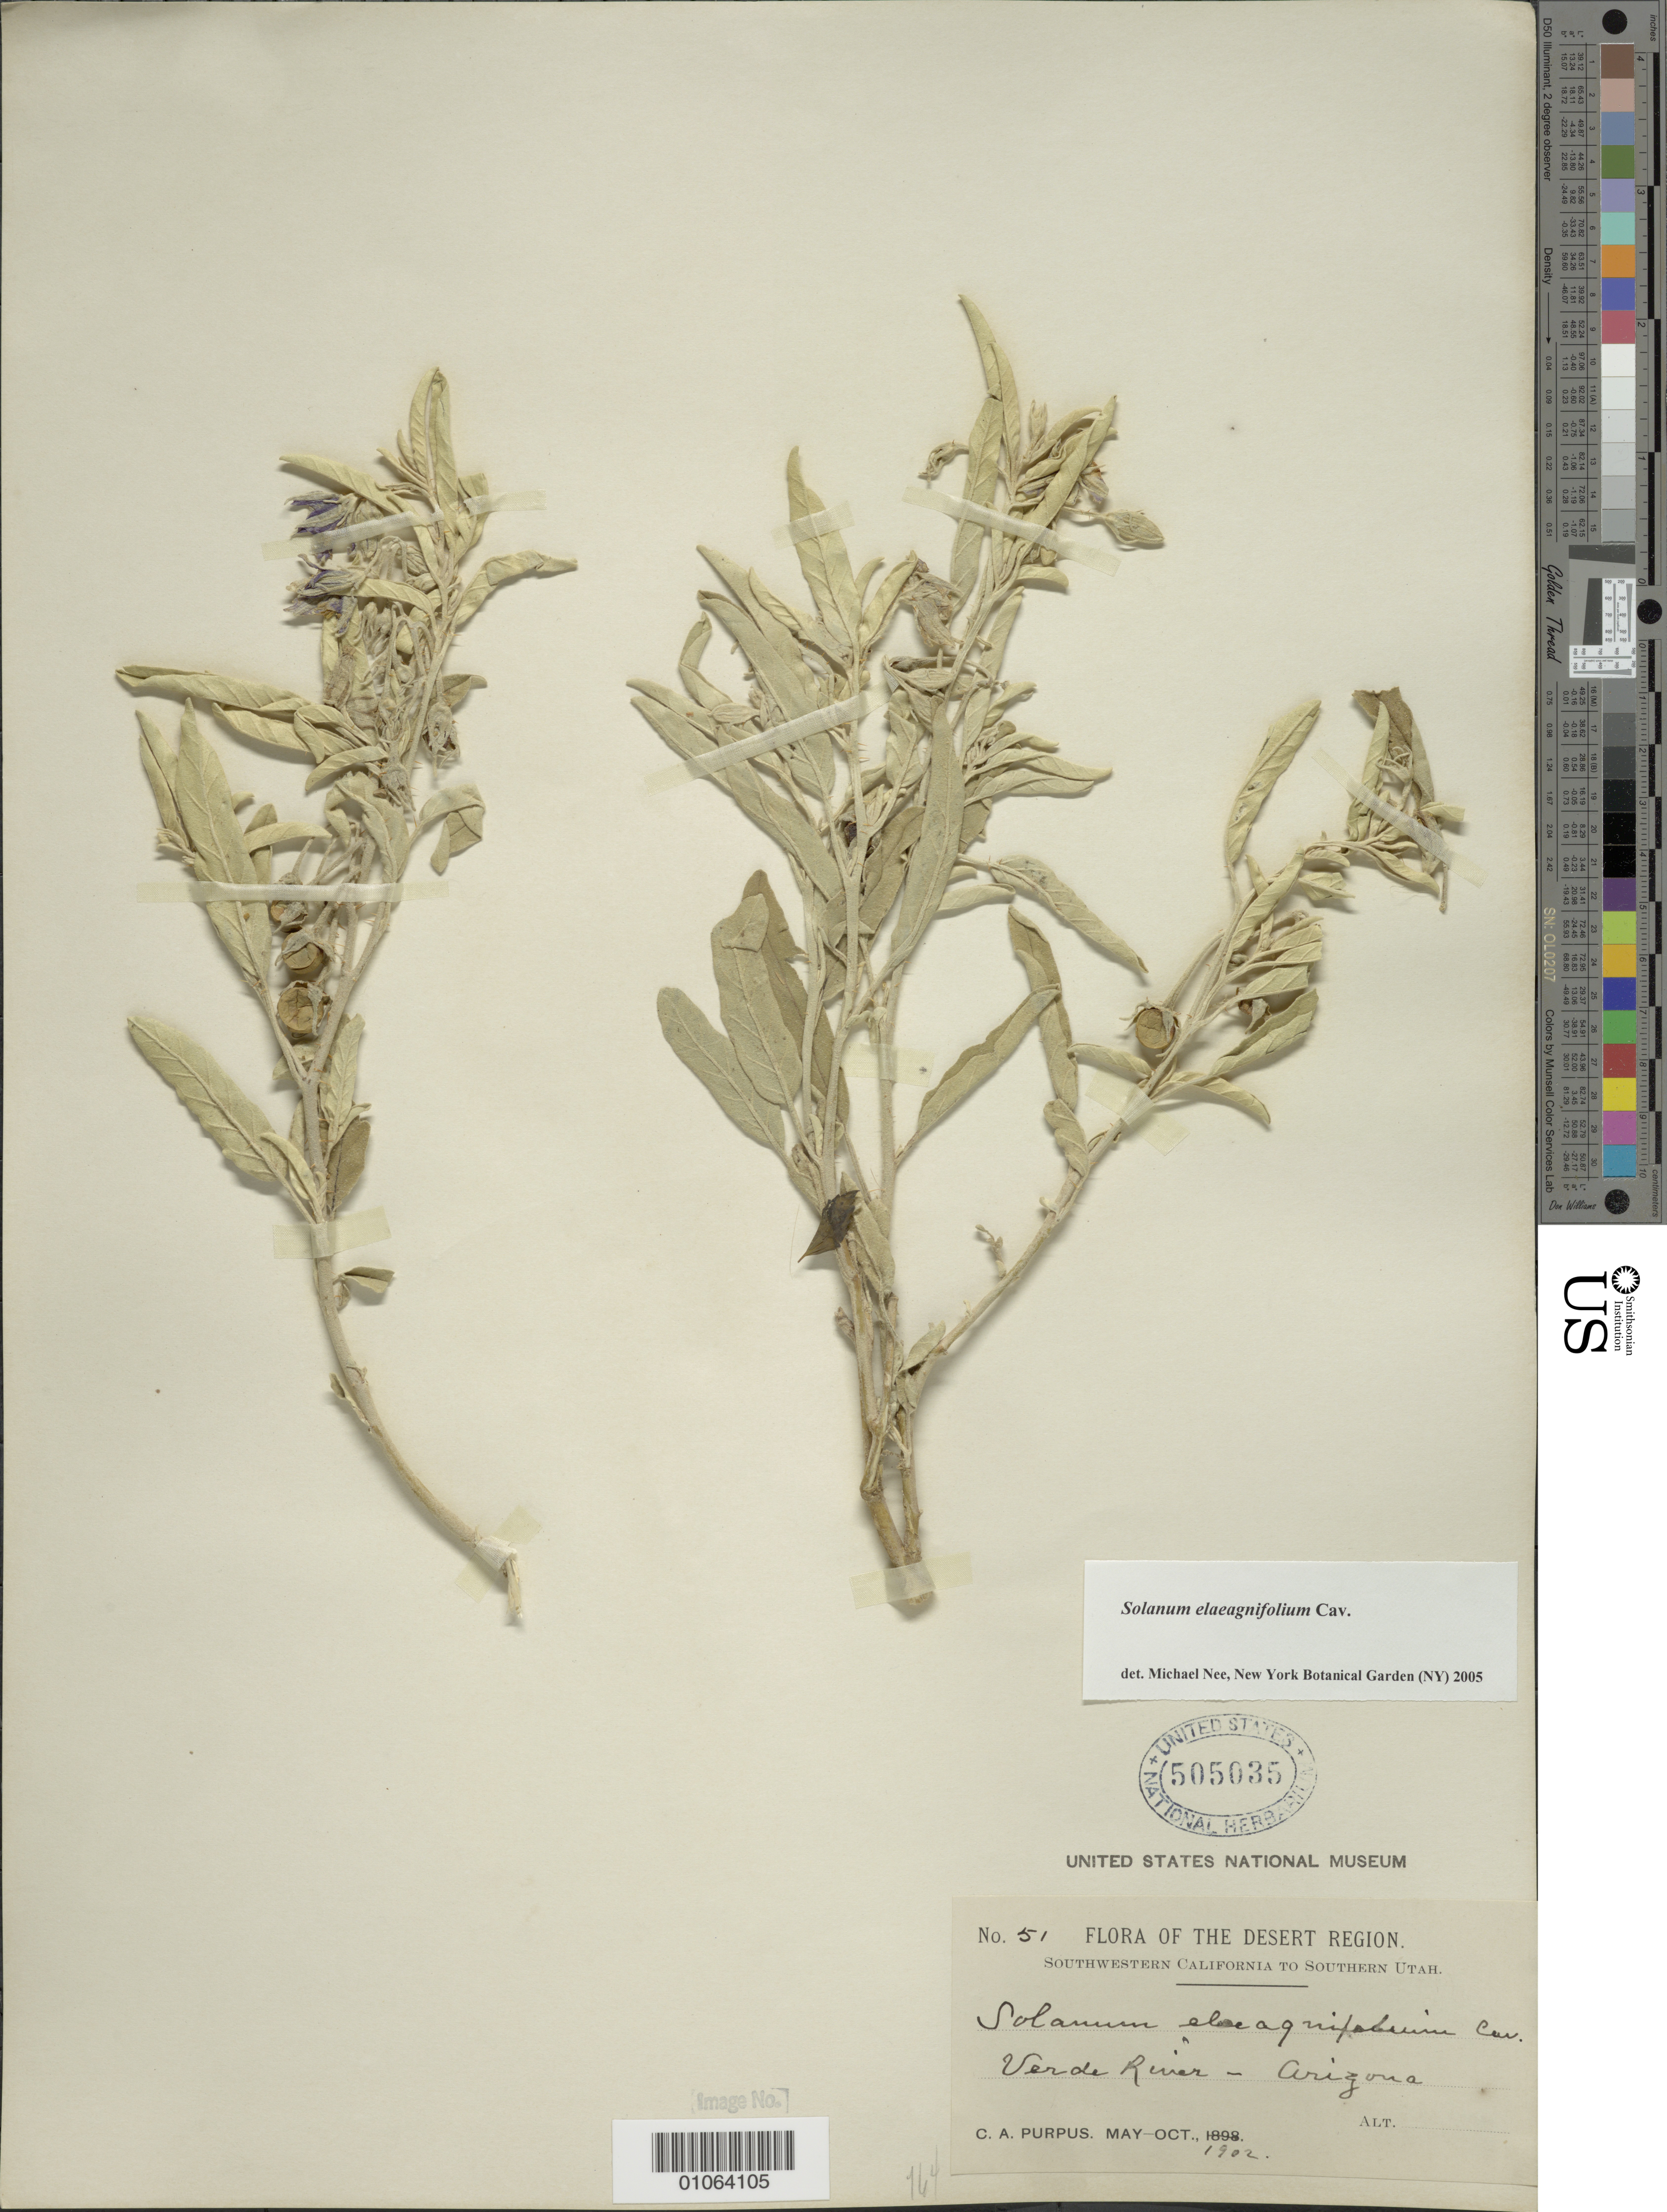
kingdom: Plantae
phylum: Tracheophyta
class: Magnoliopsida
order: Solanales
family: Solanaceae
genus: Solanum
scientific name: Solanum elaeagnifolium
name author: Cav.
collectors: C. A. Purpus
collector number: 51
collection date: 1902-05/1902-10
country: United States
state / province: Arizona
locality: The Desert Region. Verde River.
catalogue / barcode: US 505035